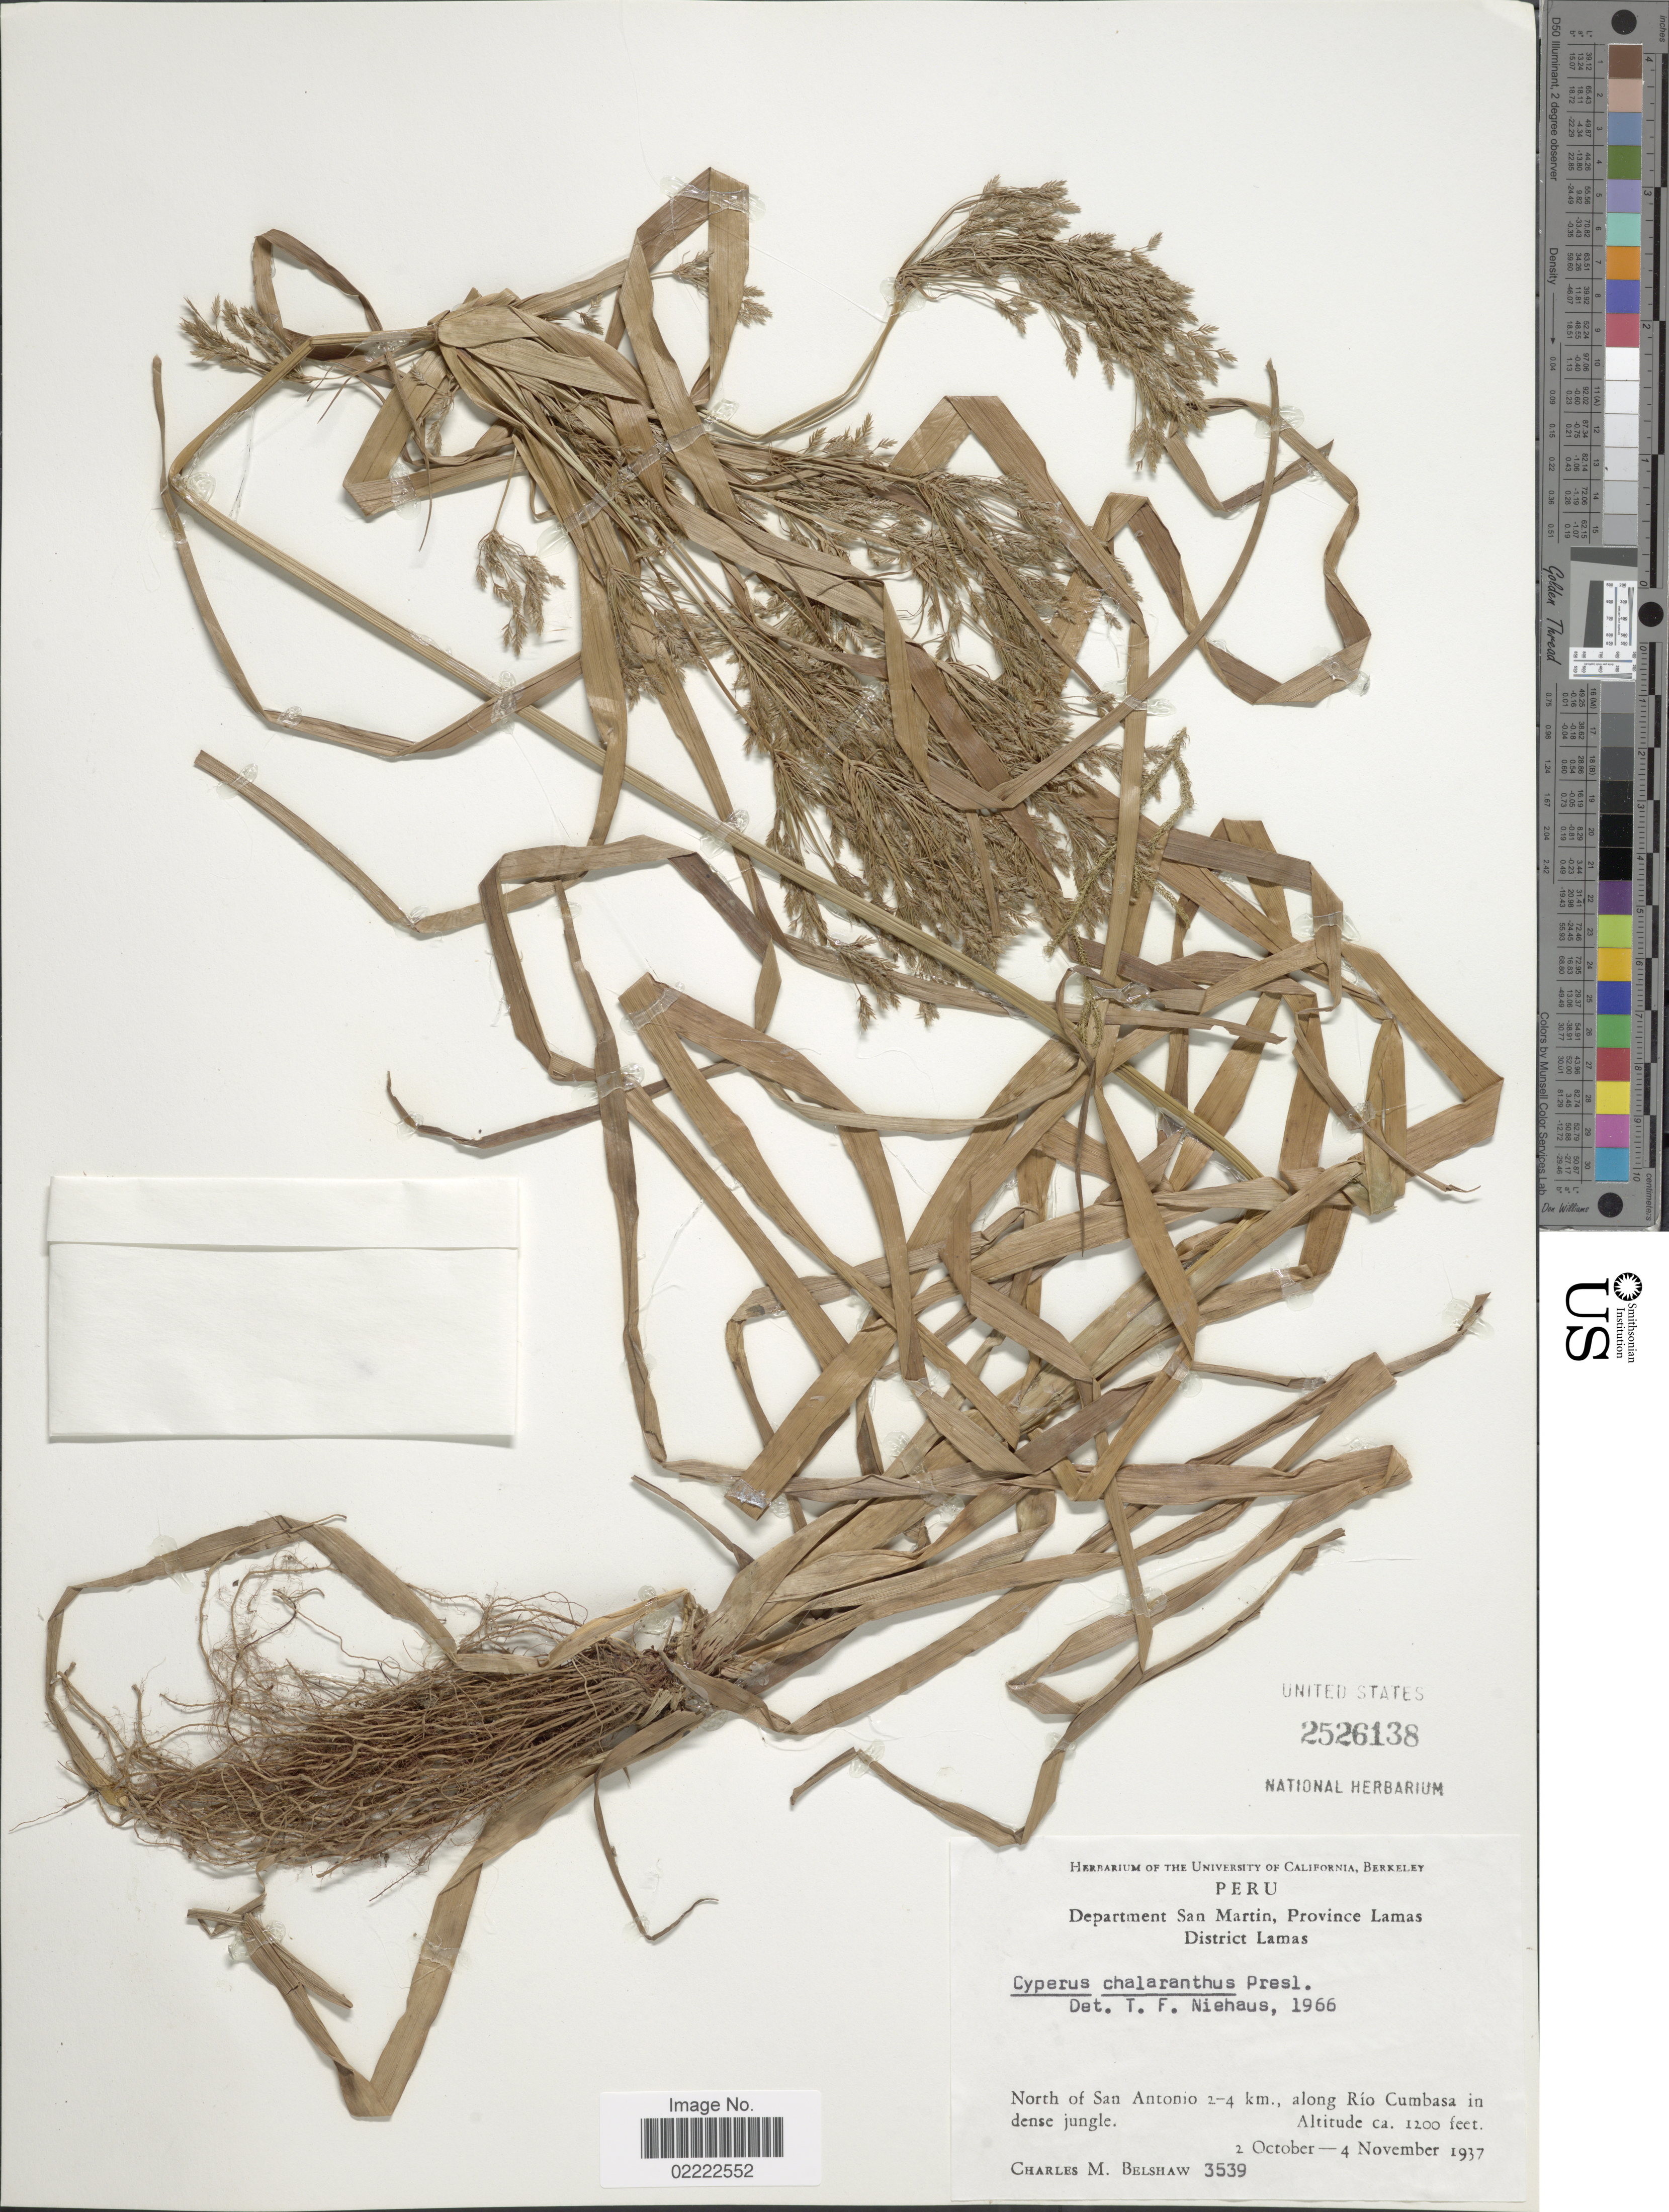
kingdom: Plantae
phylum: Tracheophyta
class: Liliopsida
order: Poales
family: Cyperaceae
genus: Cyperus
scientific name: Cyperus laxus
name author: Lam.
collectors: C. Shaw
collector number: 3539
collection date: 1937-10-02/1937-11-04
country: Peru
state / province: San Martín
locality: Province Lamas, District Lamas, north of San Antonio 2-4 km., along Rio Cumbasa in dense jungle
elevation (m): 366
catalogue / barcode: US 2526138